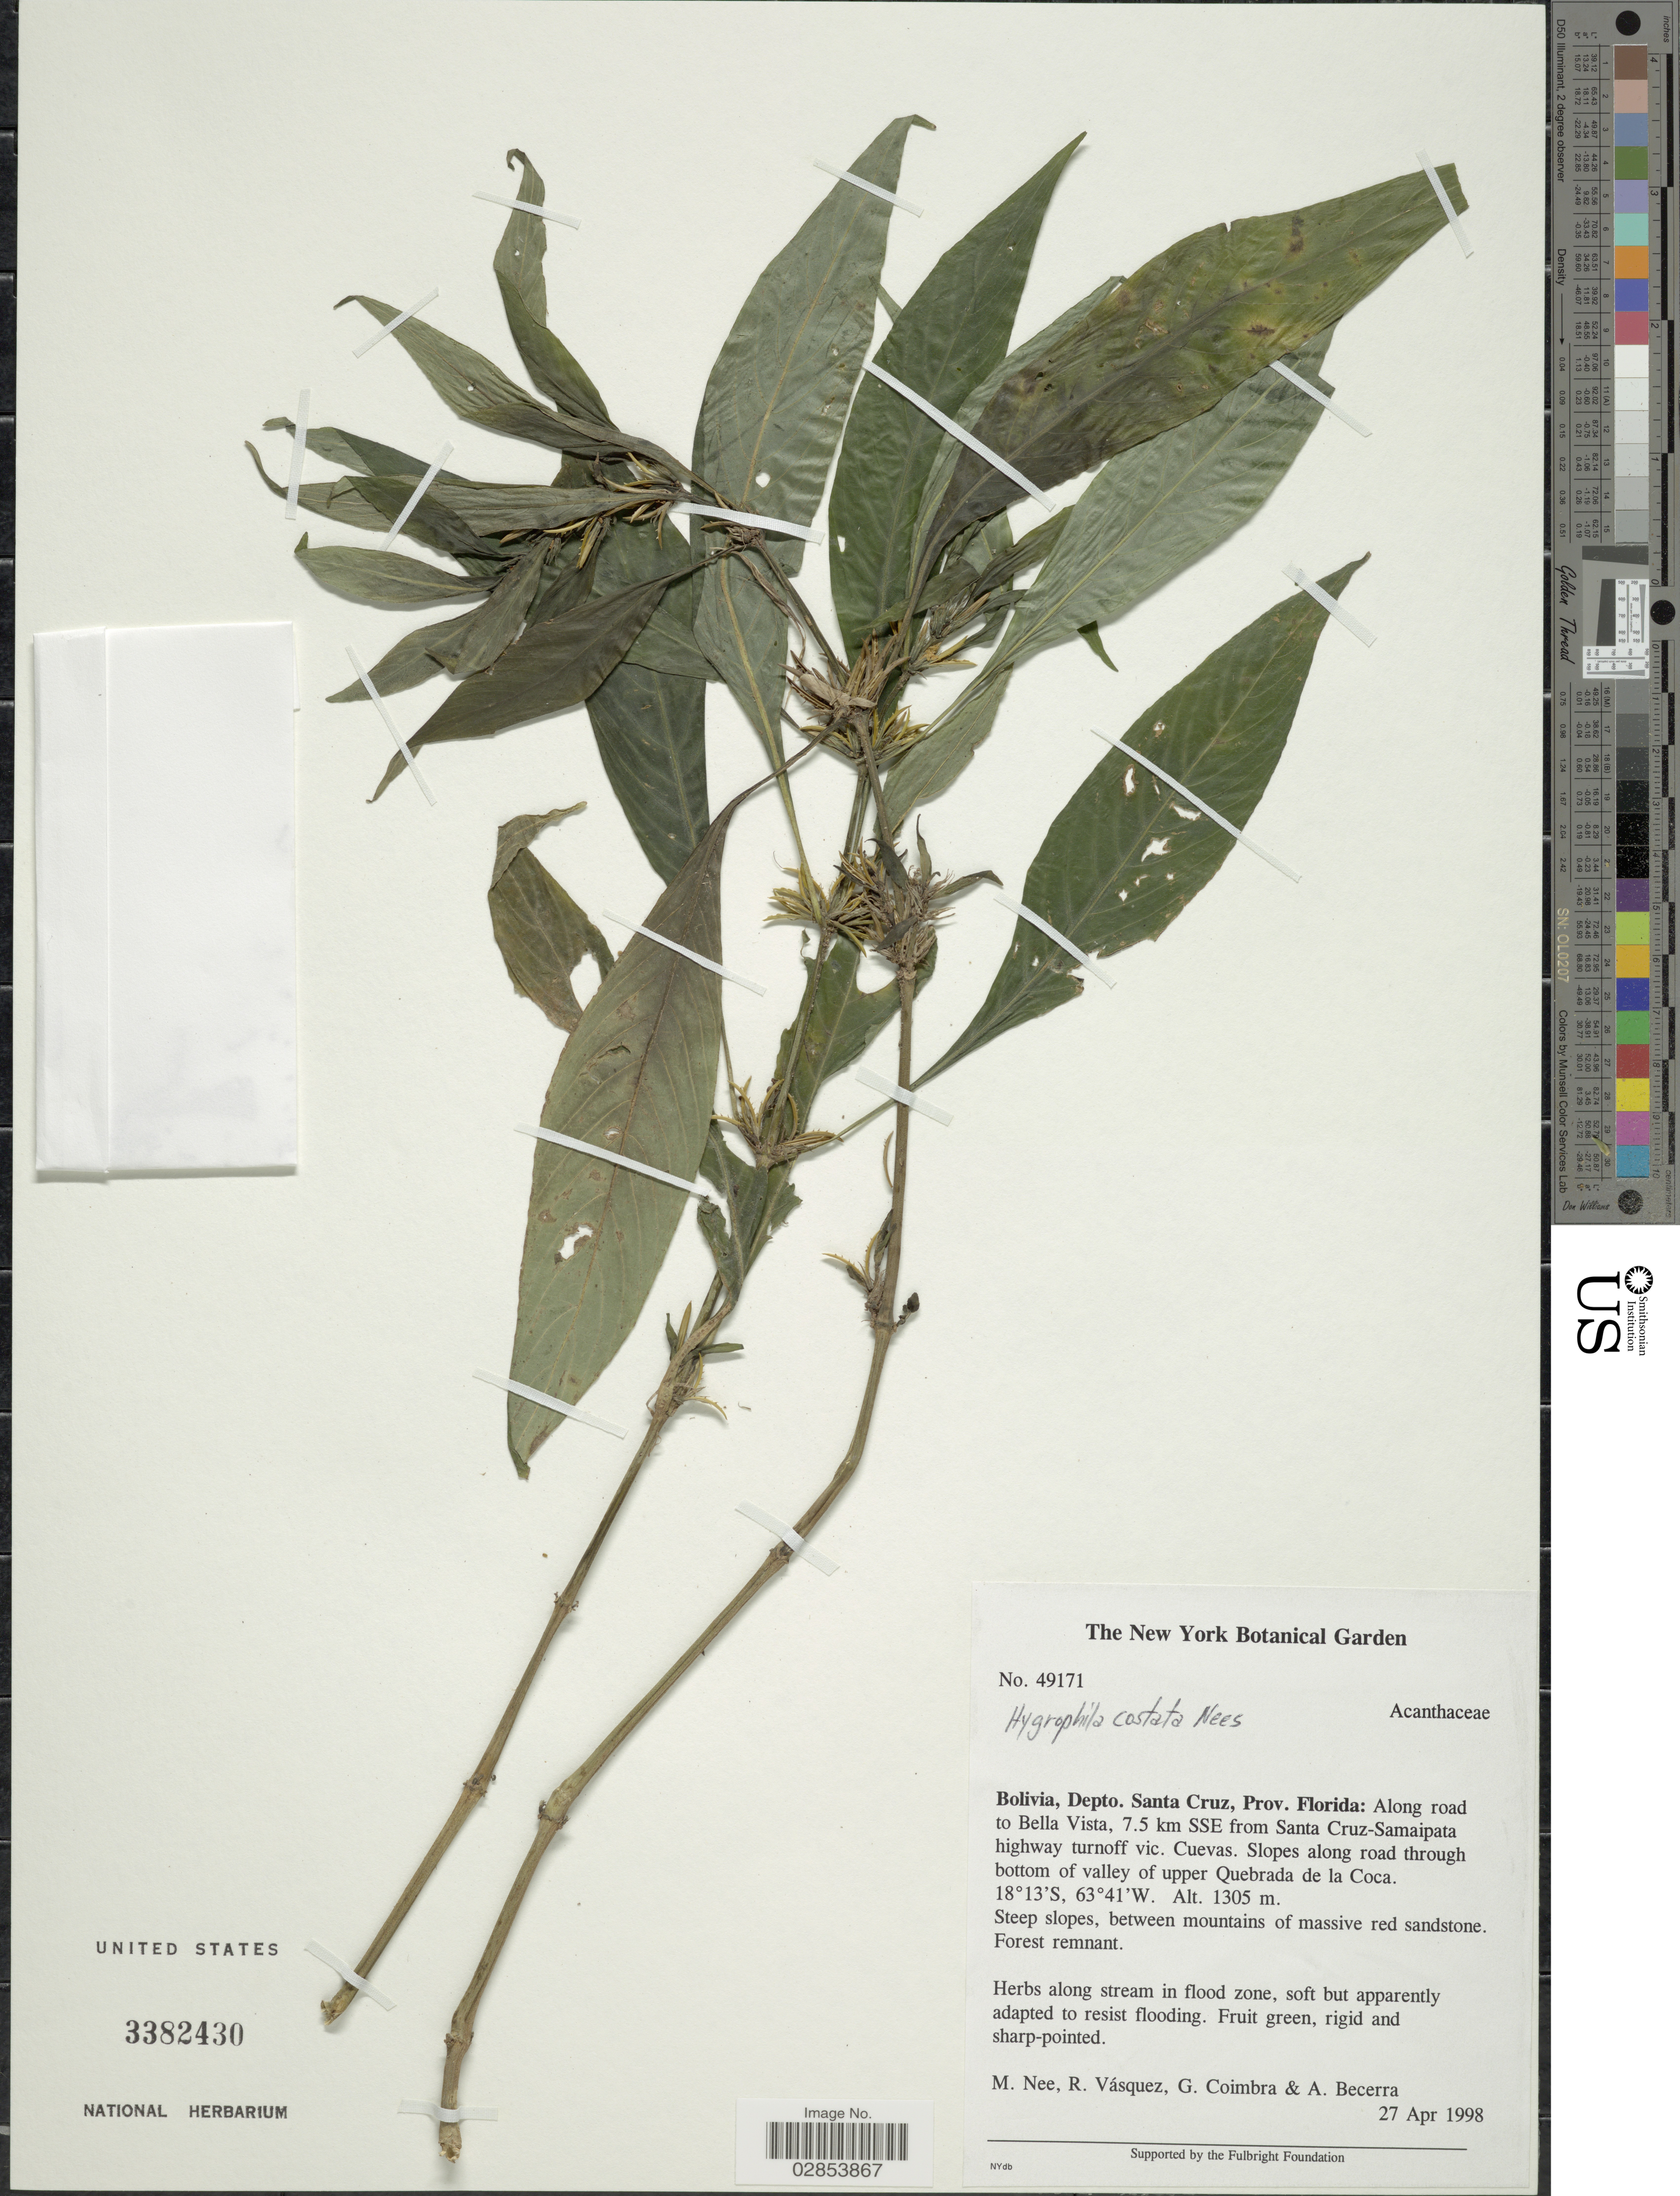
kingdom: Plantae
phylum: Tracheophyta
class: Magnoliopsida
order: Lamiales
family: Acanthaceae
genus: Hygrophila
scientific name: Hygrophila costata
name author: Nees & T. Nees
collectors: M. Nee, R. Vásquez, G. Coimbra & A. Becerra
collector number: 49171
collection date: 1998-04-27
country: Bolivia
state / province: Santa Cruz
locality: Depto. Santa Cruz, Prov. Florida: Along road to Bella Vista, 7.5 km SSE from Santa Cruz-Samaipata highway turnoff vic. Cuevas. Slopes along road through bottom valley of upper Quebrada de la Coca.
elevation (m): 1305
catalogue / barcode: US 3382430